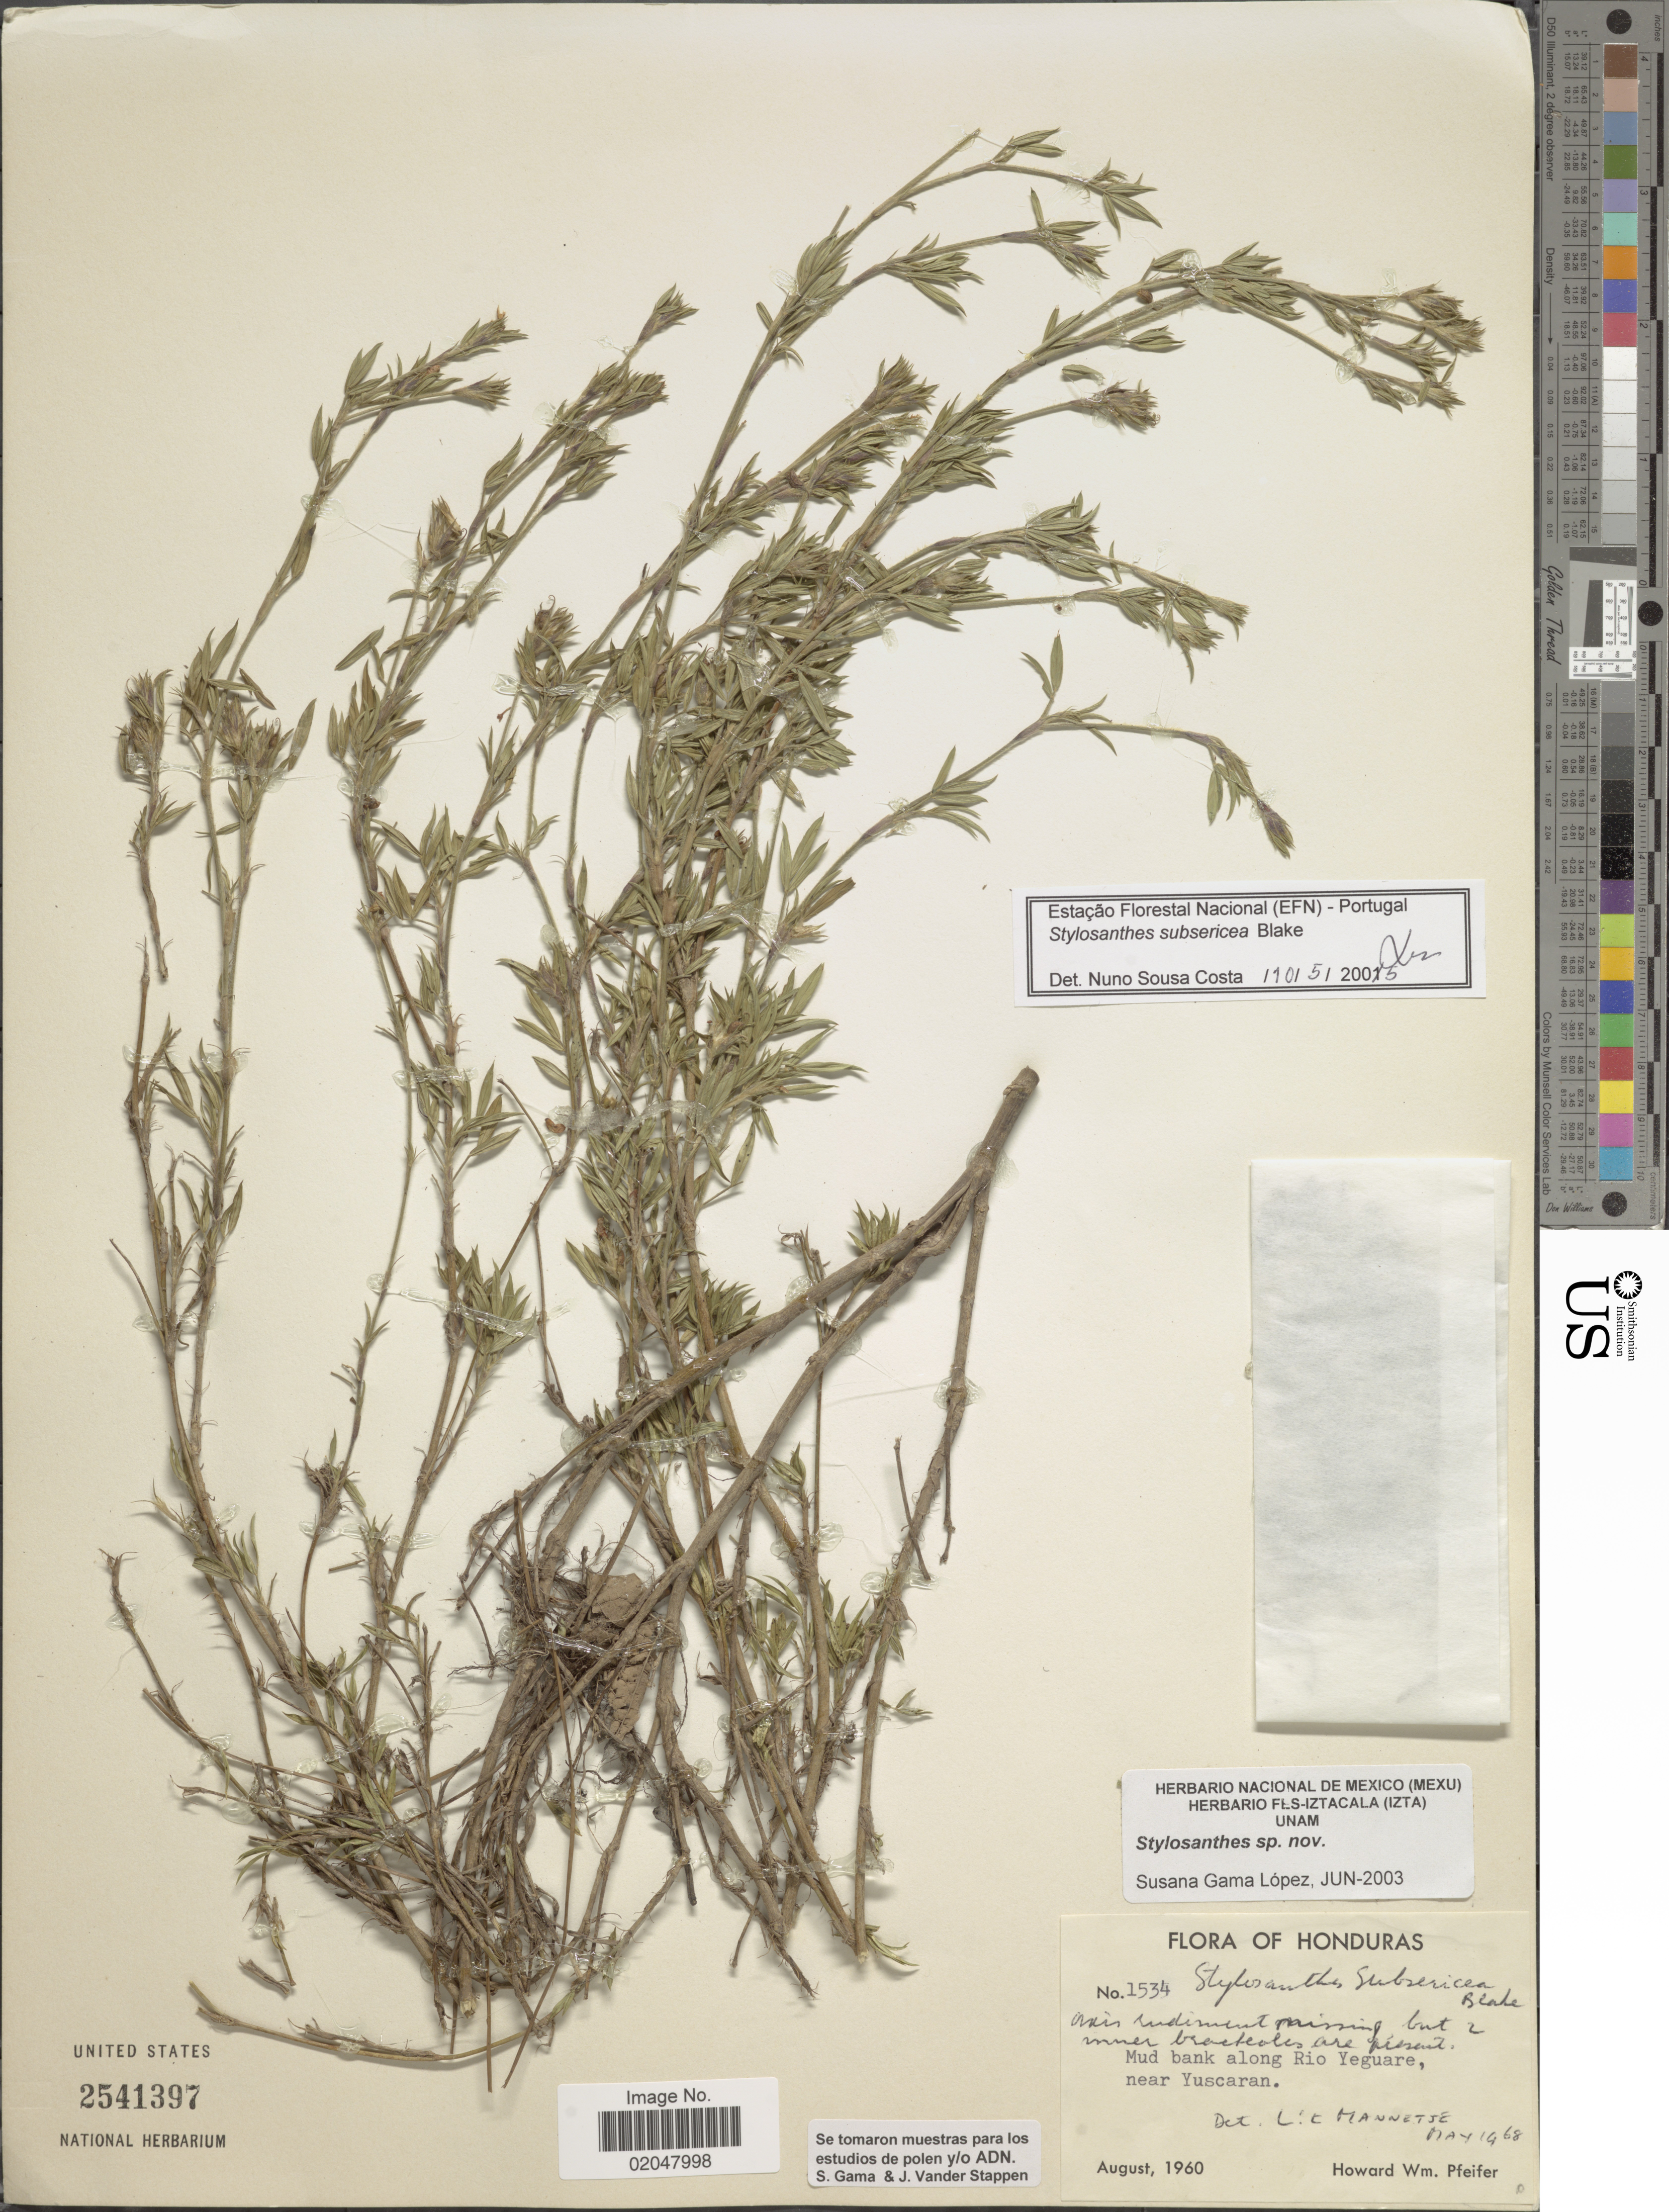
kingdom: Plantae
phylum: Tracheophyta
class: Magnoliopsida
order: Fabales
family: Fabaceae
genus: Stylosanthes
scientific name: Stylosanthes subsericea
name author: S.F. Blake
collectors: H. W. Pfeifer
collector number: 1534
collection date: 1960-08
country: Honduras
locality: Along Rio Yeguare, near Yuscaran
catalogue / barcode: US 2541397